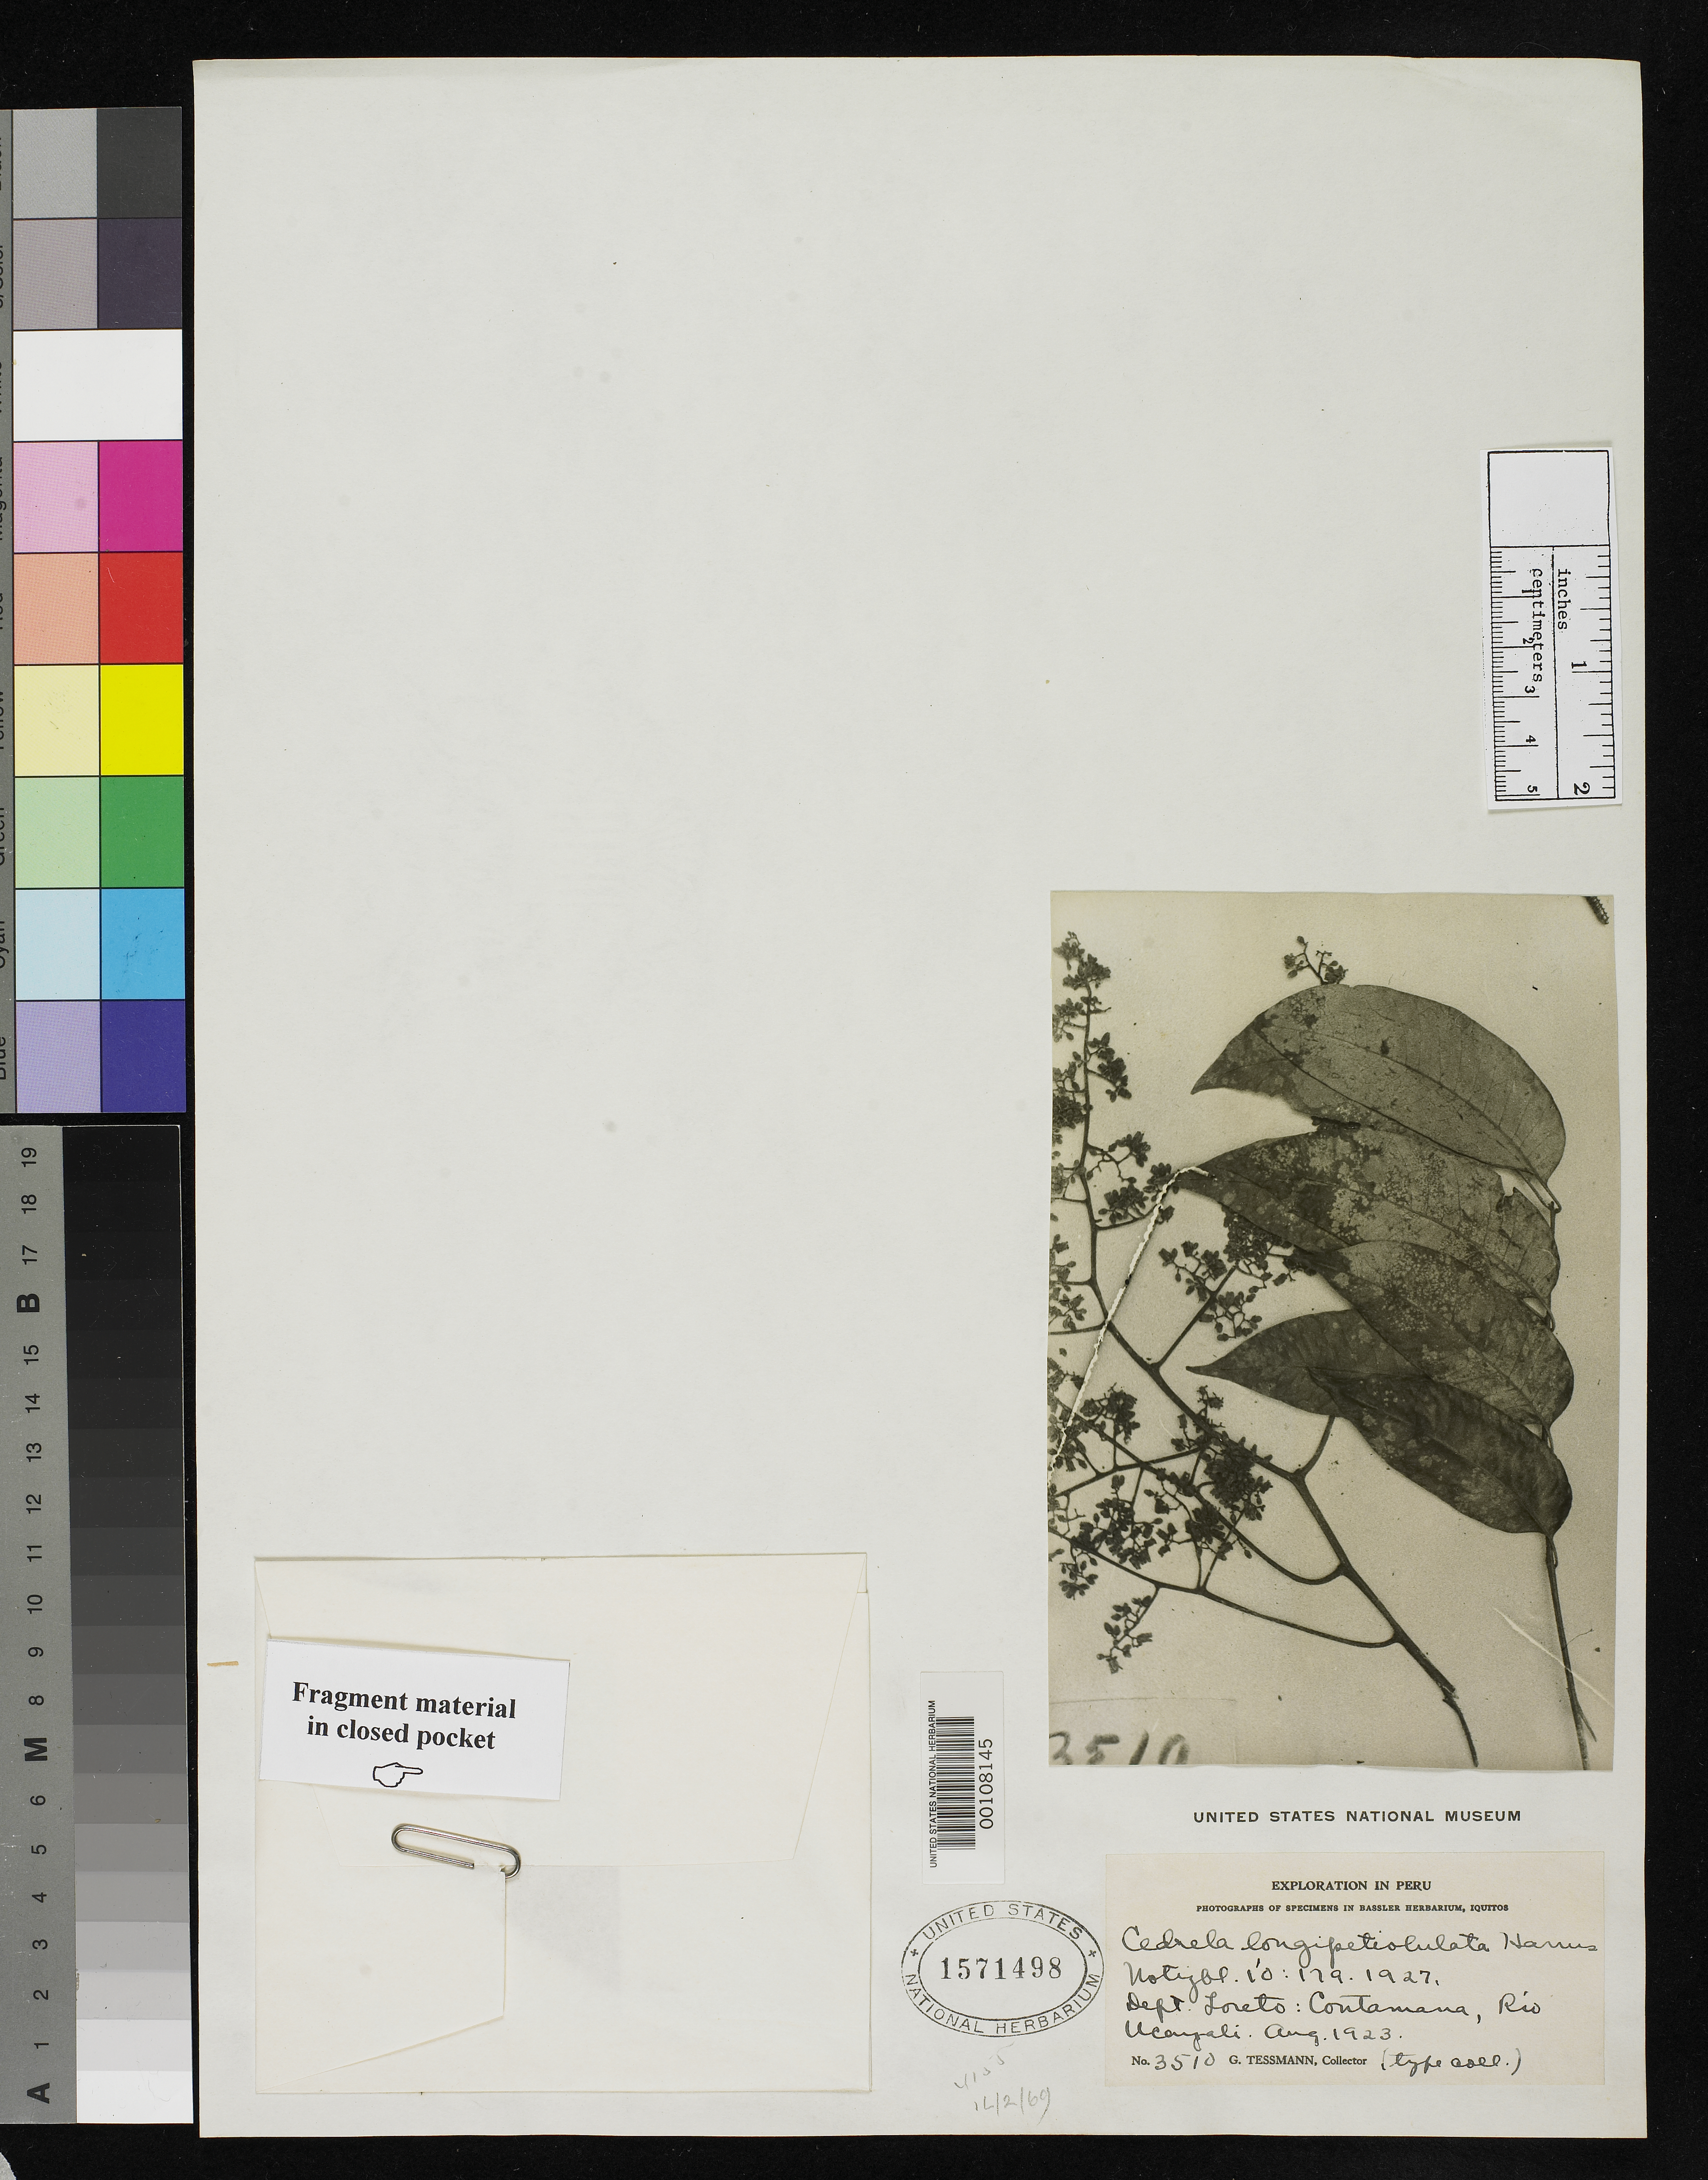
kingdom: Plantae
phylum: Tracheophyta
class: Magnoliopsida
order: Sapindales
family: Meliaceae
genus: Cedrela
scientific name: Cedrela longipetiolulata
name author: Harms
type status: Type Fragment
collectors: G. Tessmann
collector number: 3510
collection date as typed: Aug 1913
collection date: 1913-08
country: Peru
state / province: Loreto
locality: Contamana, Rio Ucayali.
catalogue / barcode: US 157149